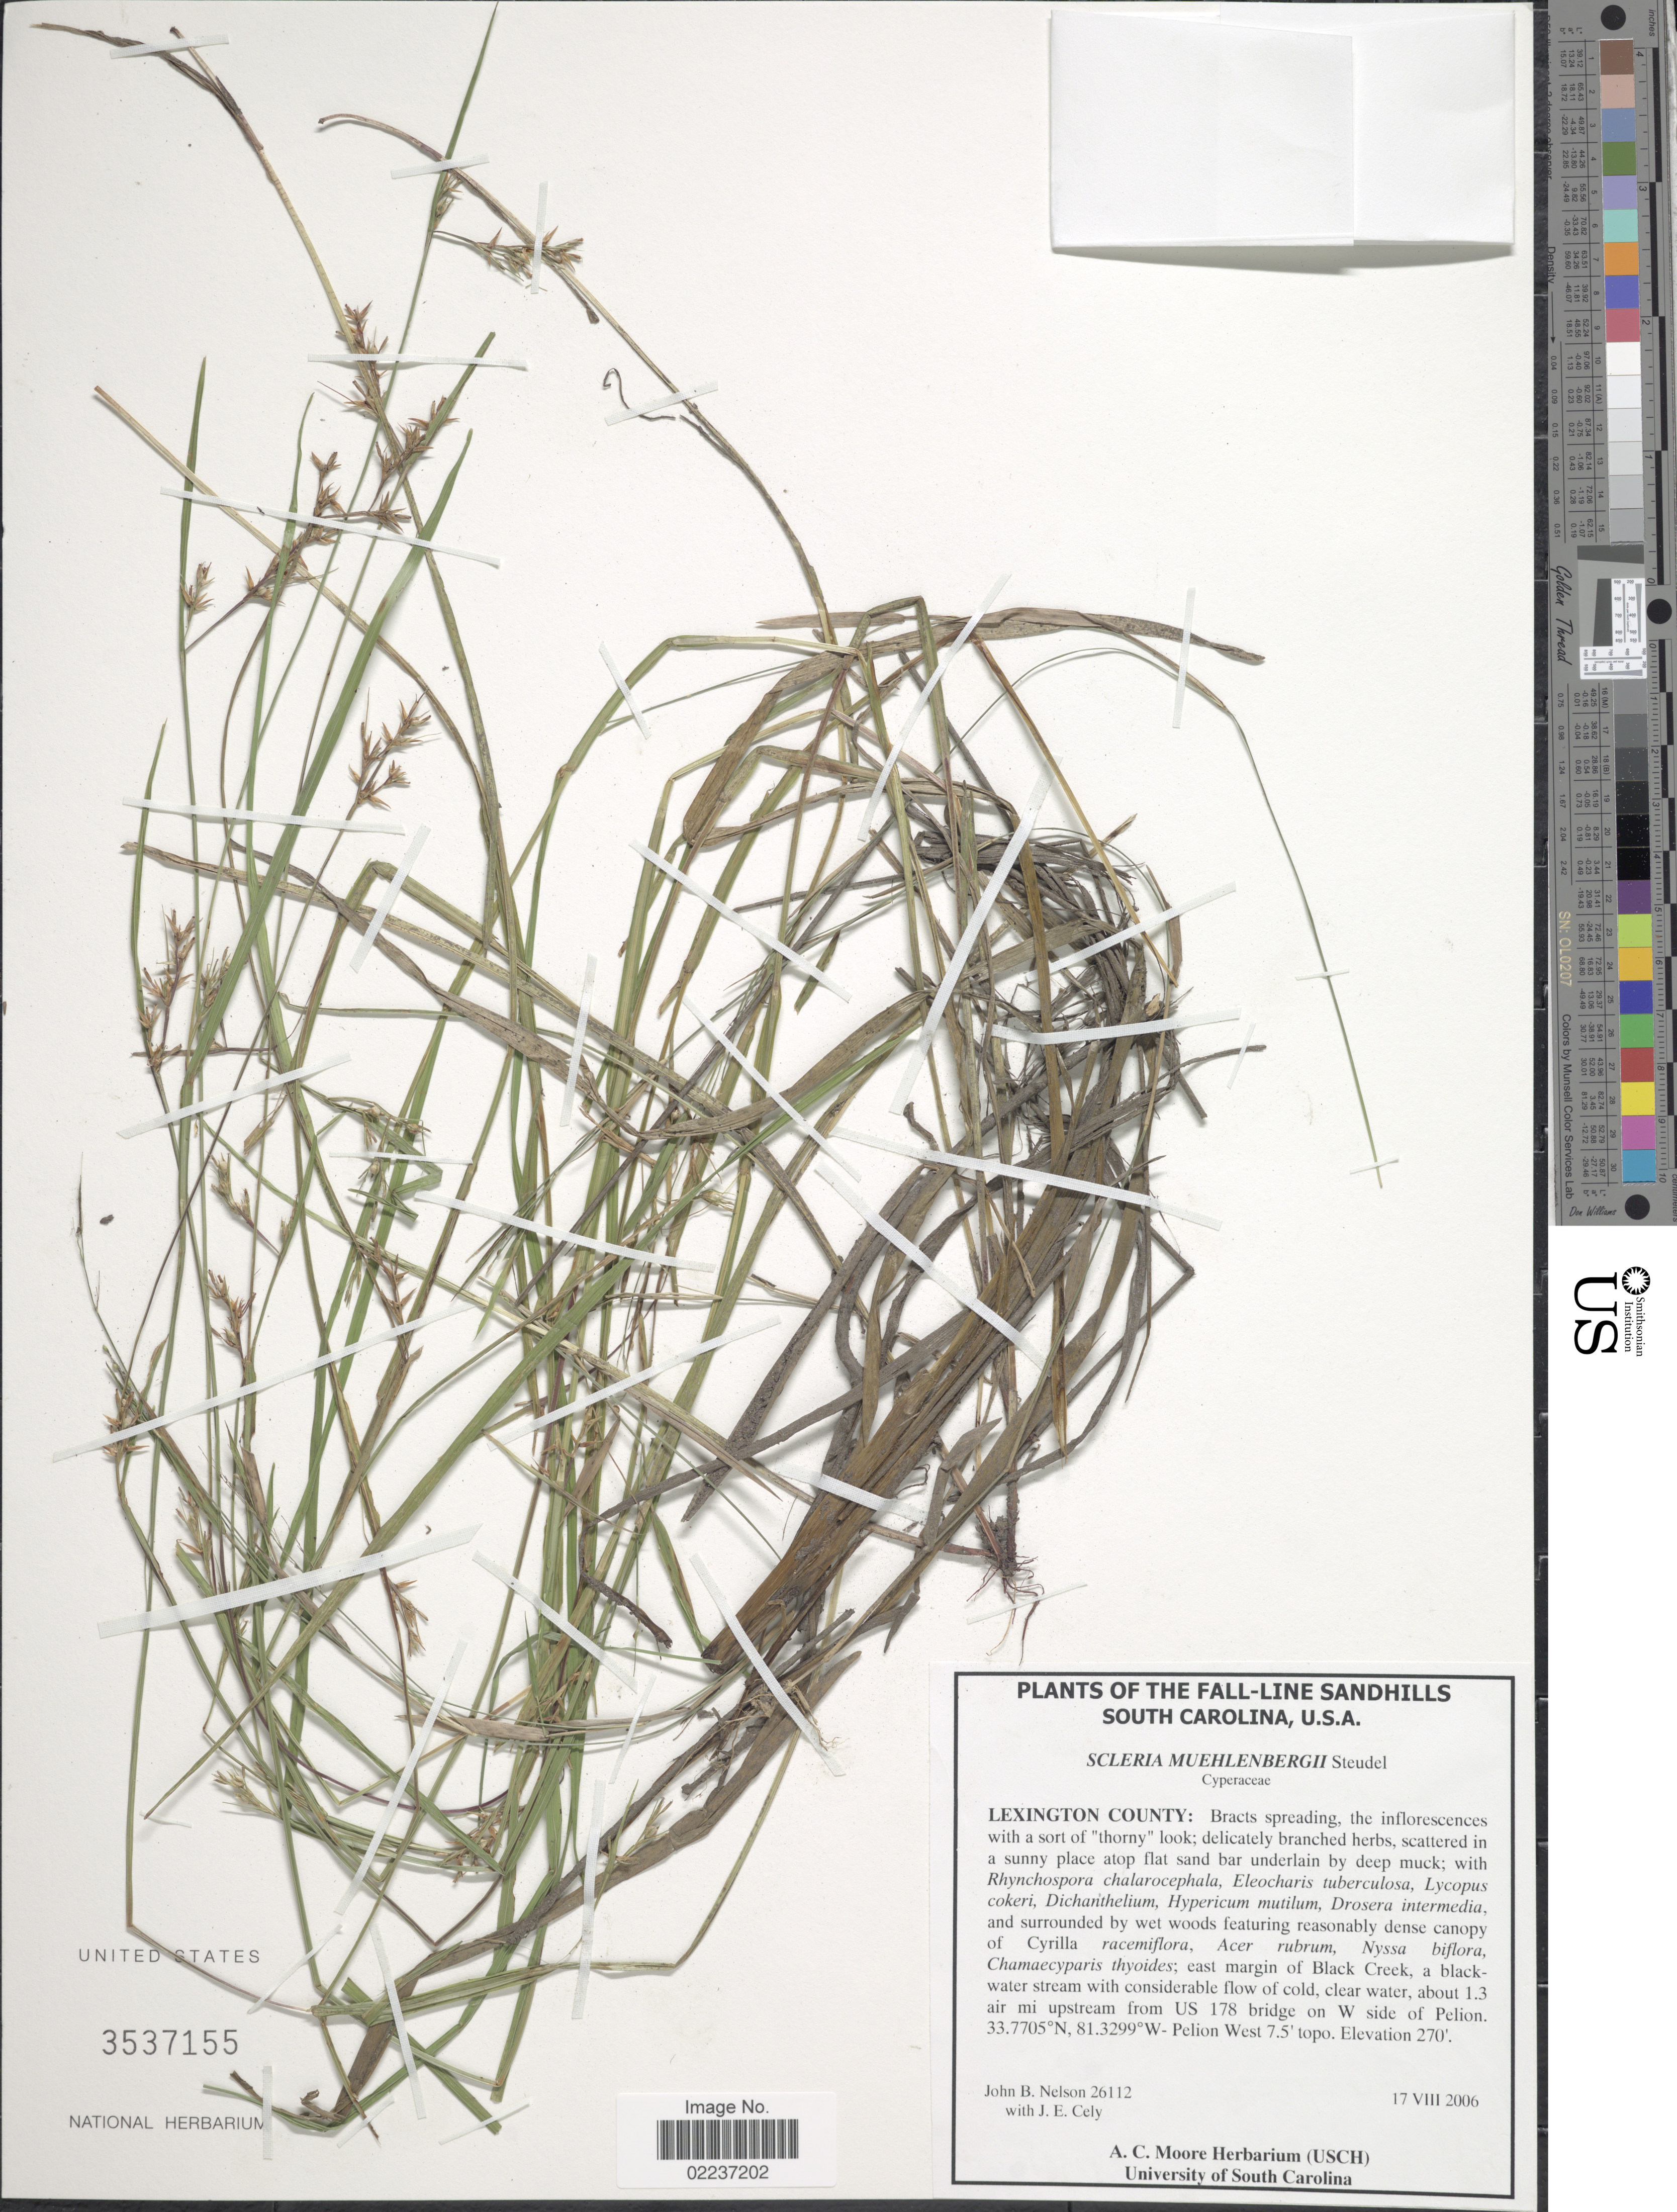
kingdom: Plantae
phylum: Tracheophyta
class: Liliopsida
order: Poales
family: Cyperaceae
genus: Scleria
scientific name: Scleria muehlenbergii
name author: Steud.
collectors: J. B. Nelson & J. Cely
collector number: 26112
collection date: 2006-08-17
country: United States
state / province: South Carolina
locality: The Fall-Line Sandhills, Lexington County; east margin of Black Creek, a blackwater stream with considerable flow of cold, clear water, about 1.3 air mi upstream from US 178 bridge on W side of Pelion, Pelion West 7.5' topo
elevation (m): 82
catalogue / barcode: US 3537155